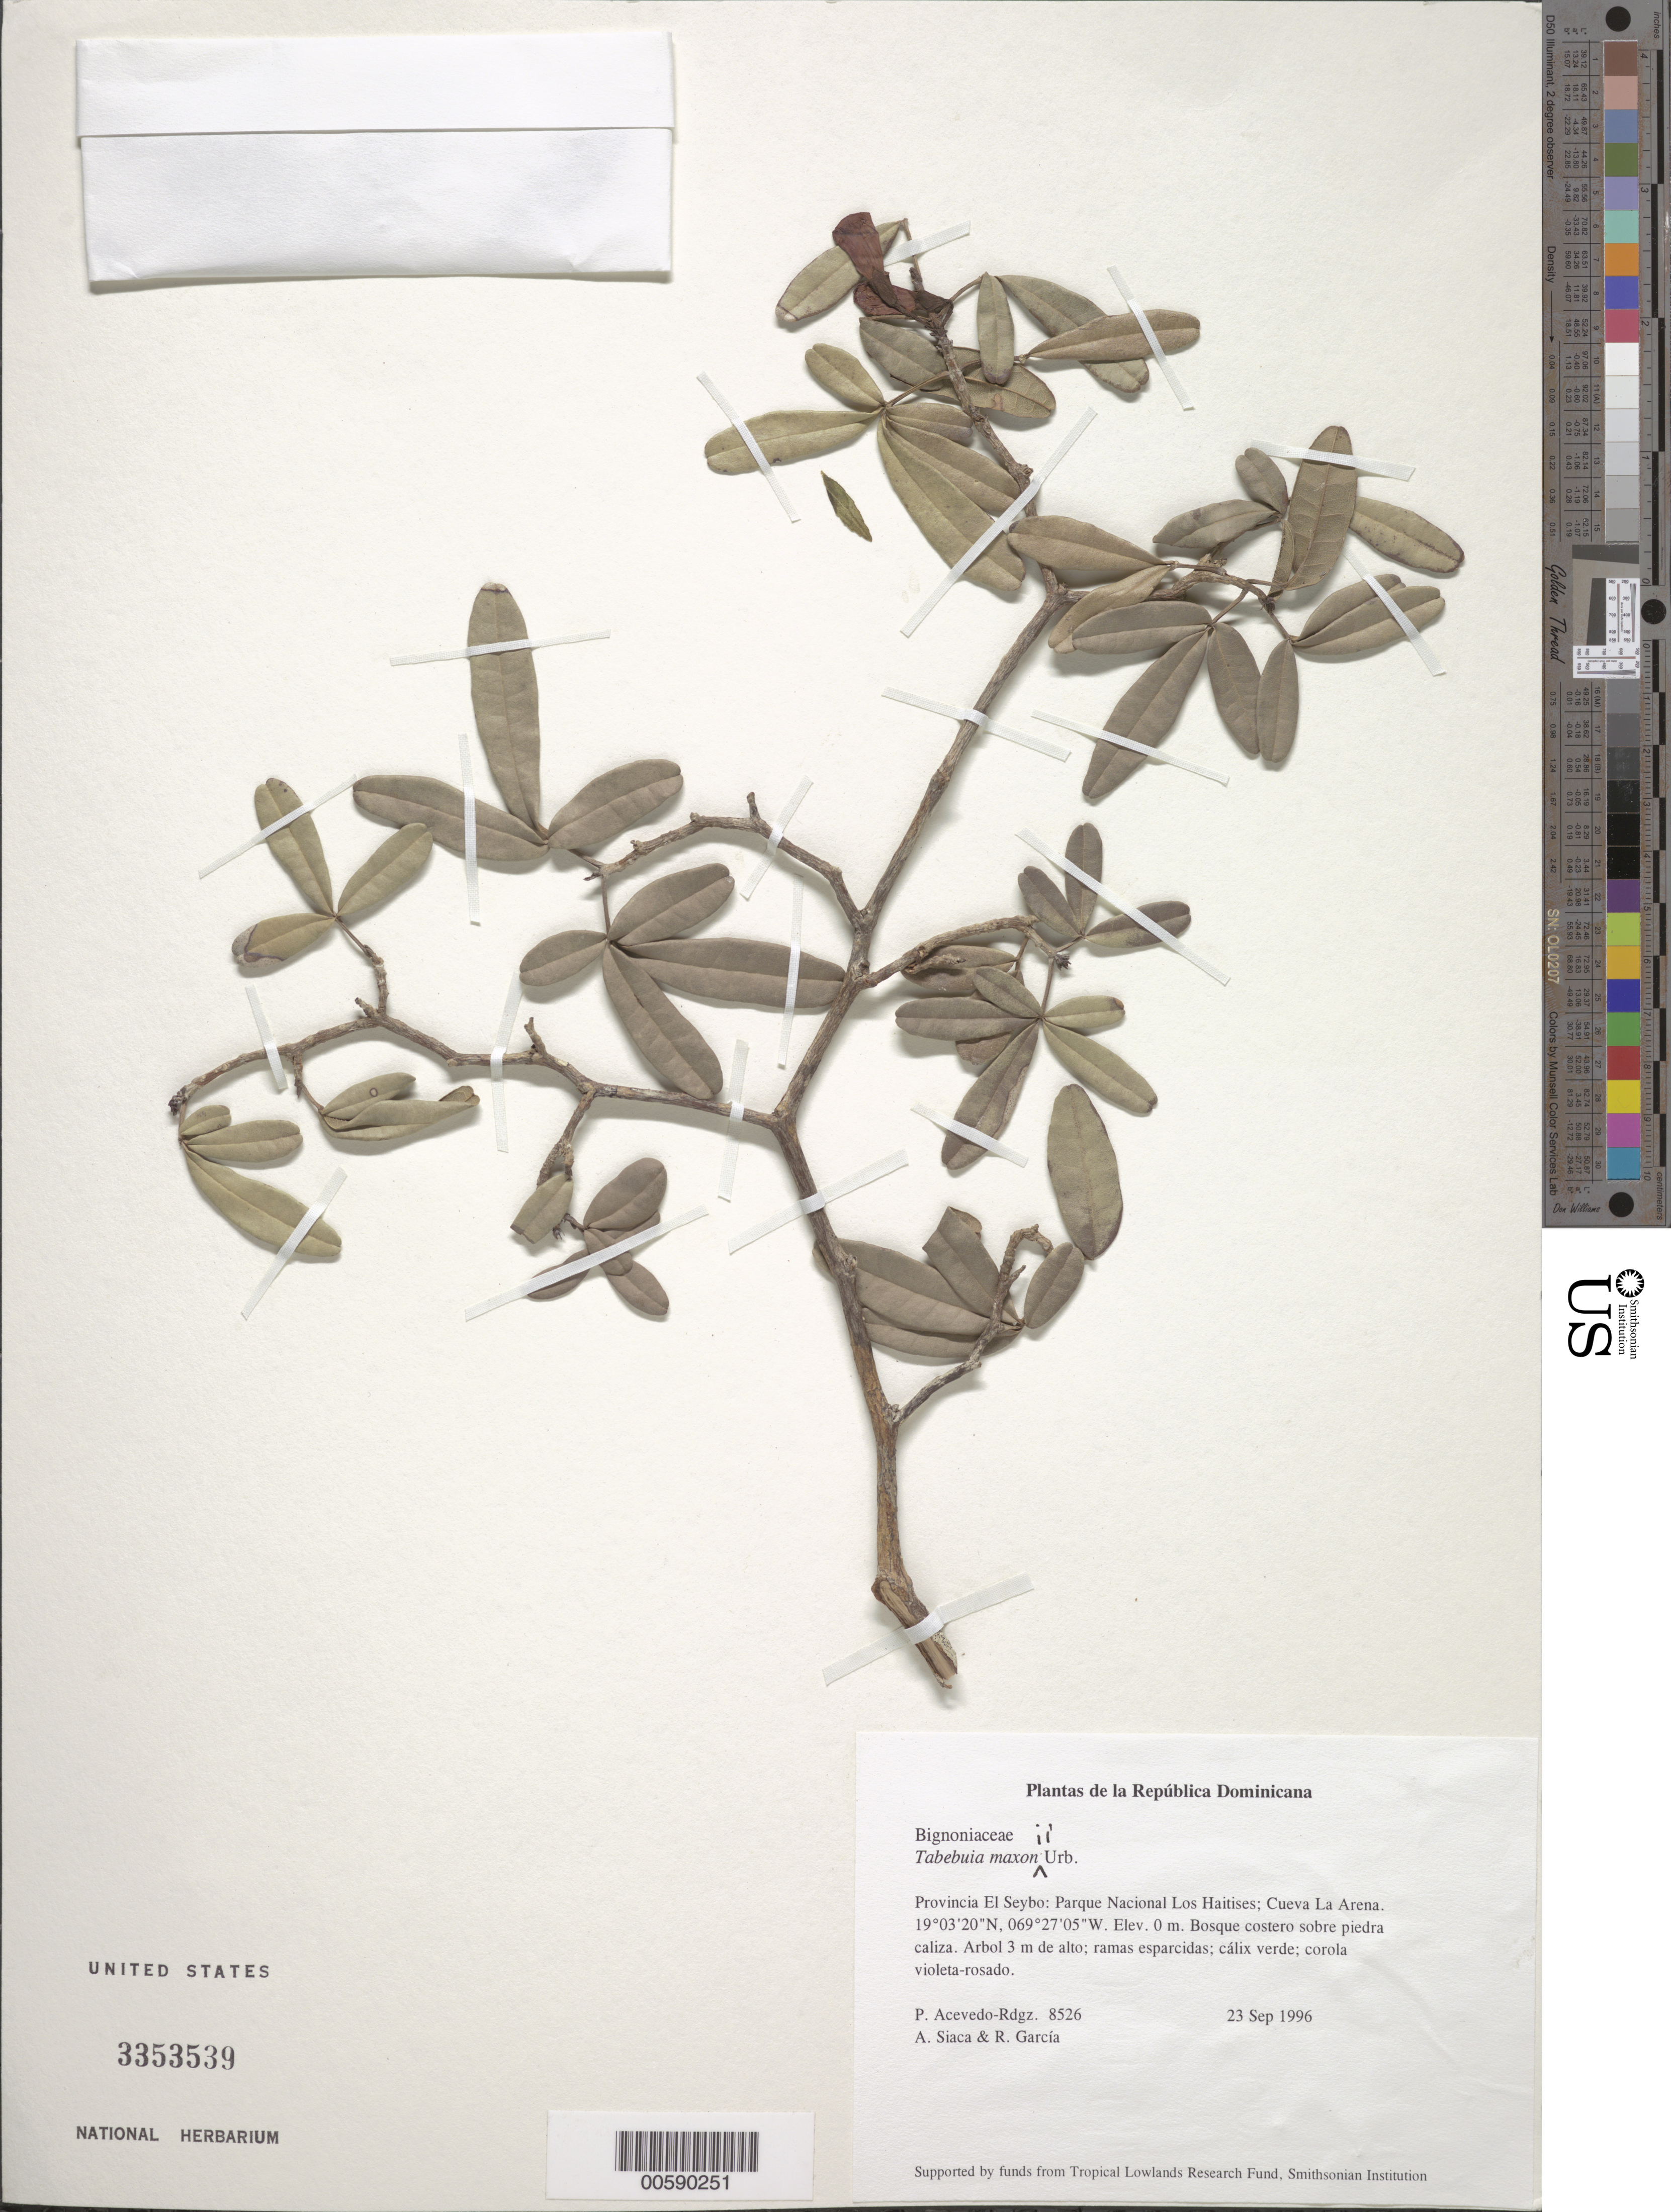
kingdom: Plantae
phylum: Tracheophyta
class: Magnoliopsida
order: Lamiales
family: Bignoniaceae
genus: Tabebuia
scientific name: Tabebuia maxonii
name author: Urb.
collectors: P. Acevedo-Rodr., A. Siaca & R. G. García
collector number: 8526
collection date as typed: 23 Sep 1996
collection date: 1996-09-23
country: Dominican Republic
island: Hispaniola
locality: Provincia El Seibo: Parque Nacional Los Haitises; Cueva La Arena.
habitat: Bosque costero sobre piedra caliza.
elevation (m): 0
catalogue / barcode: US 3353539